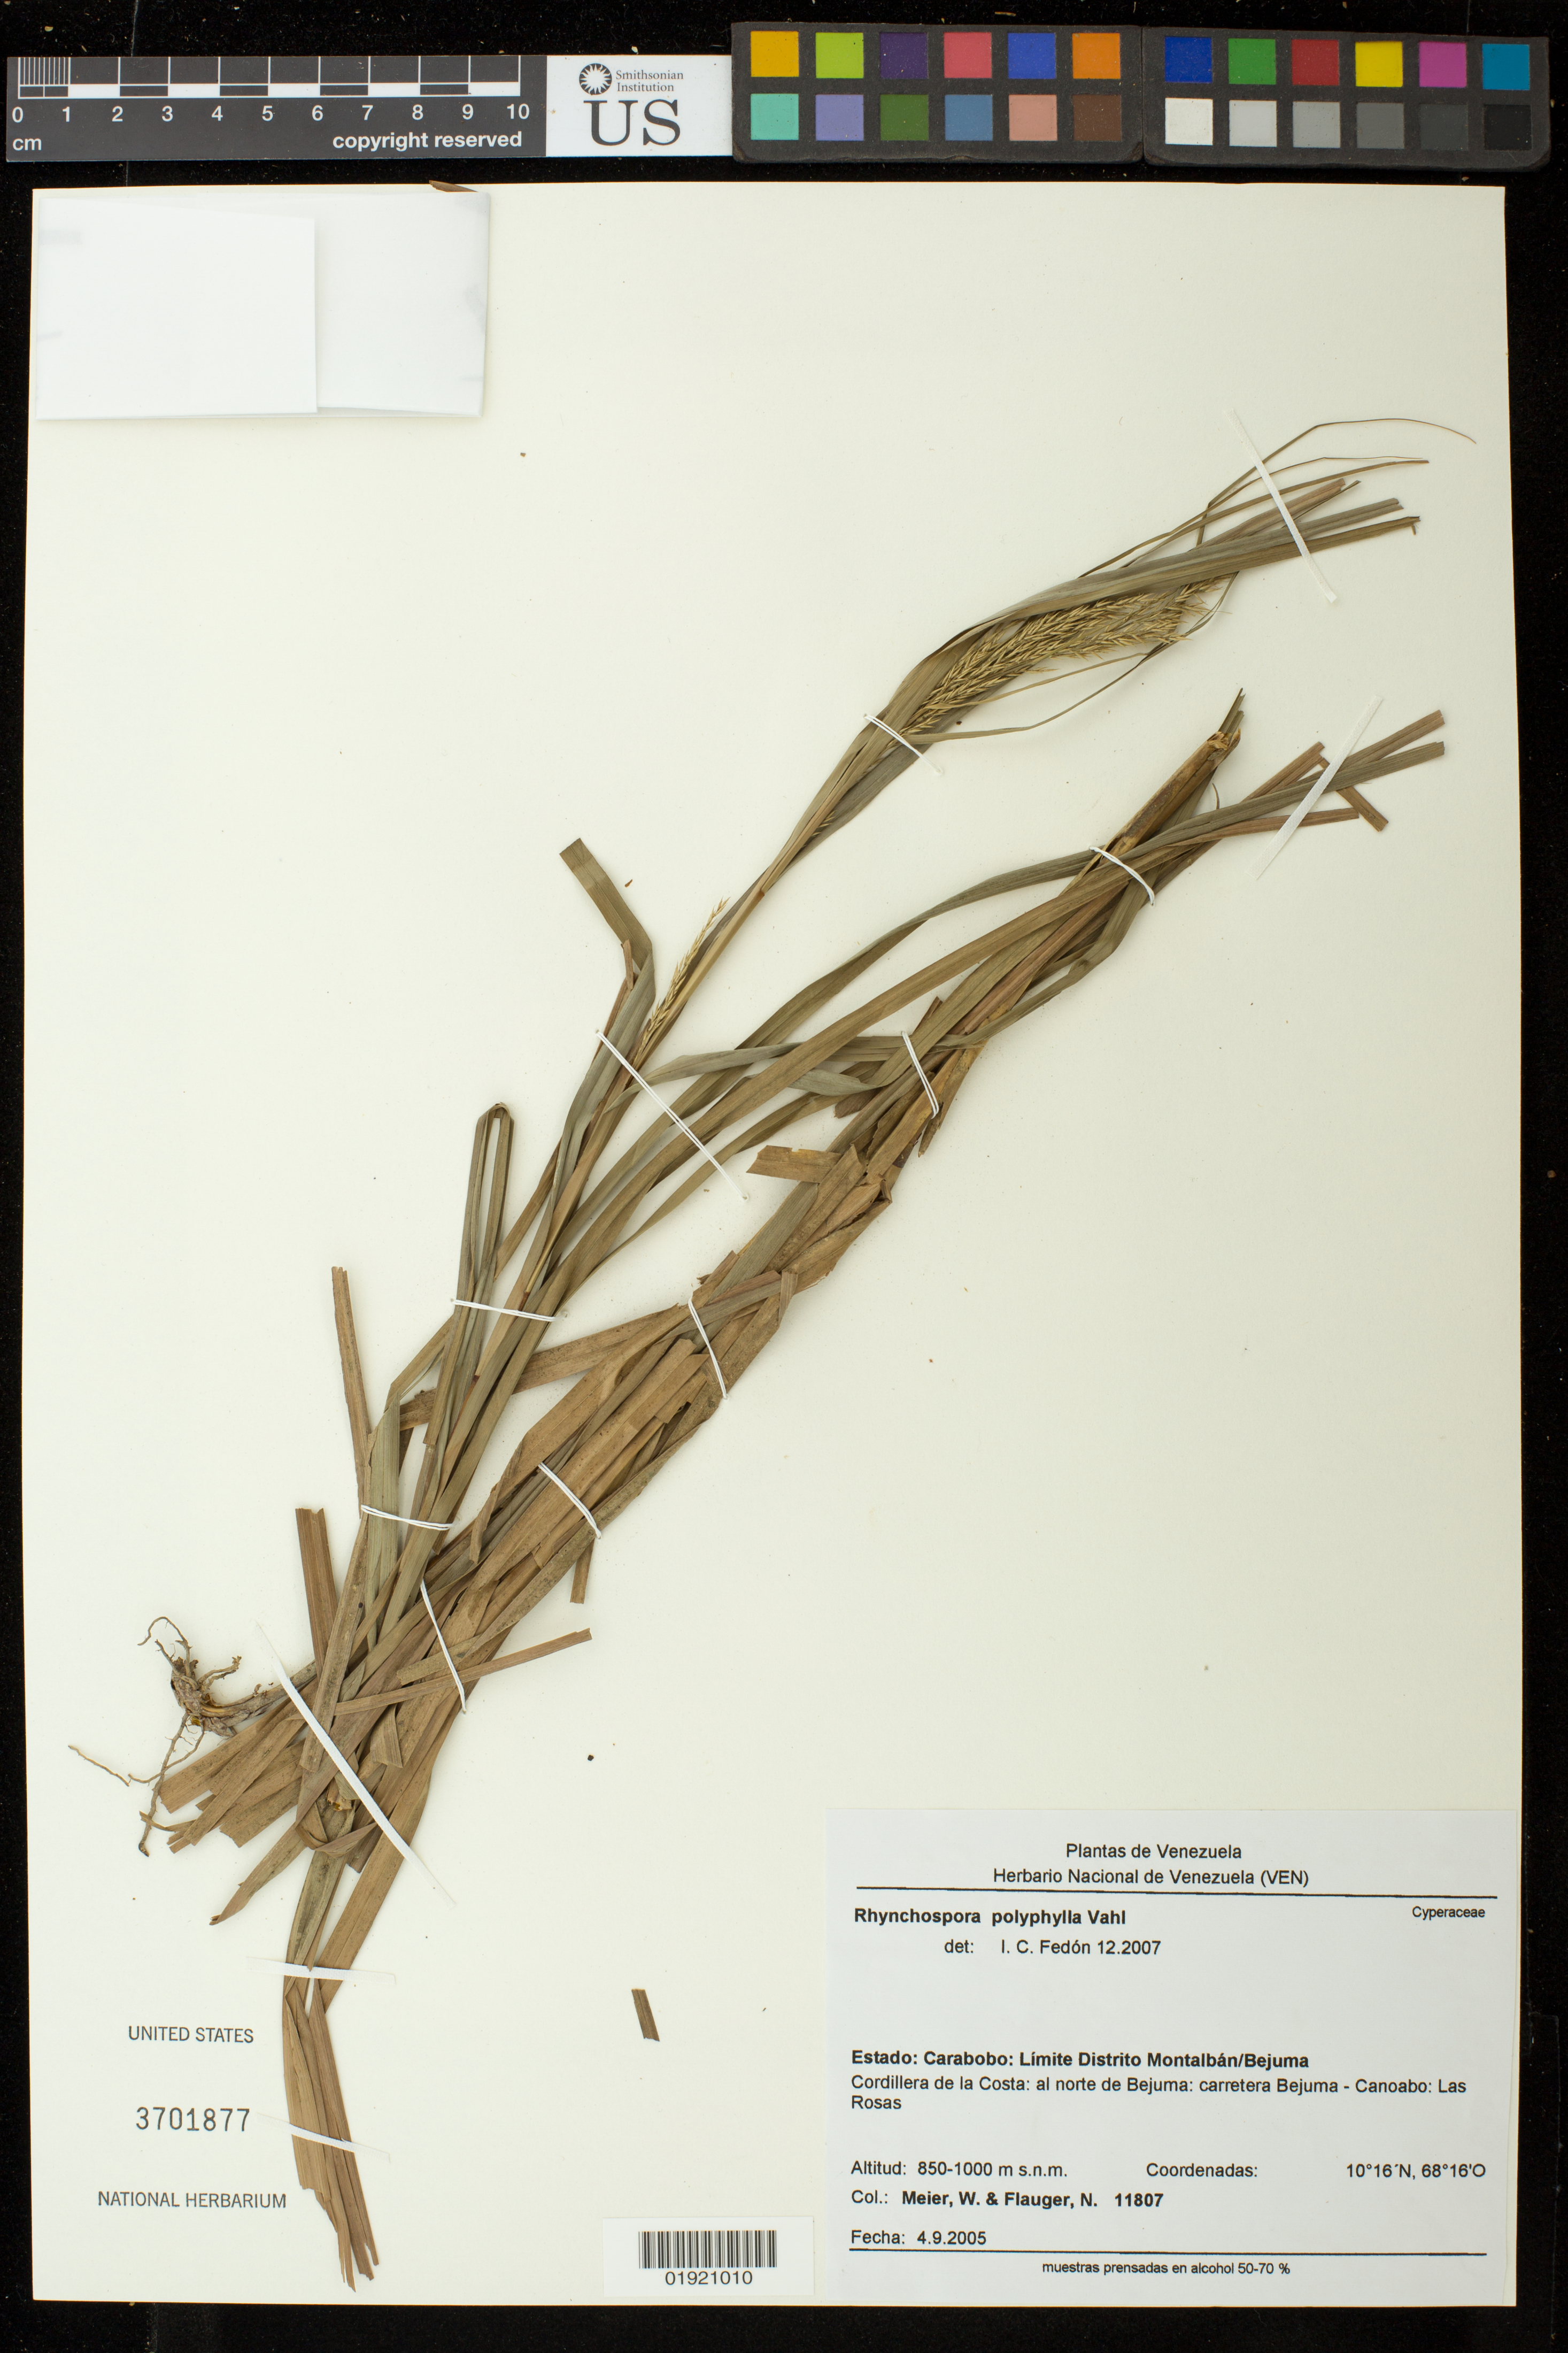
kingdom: Plantae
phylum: Tracheophyta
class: Liliopsida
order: Poales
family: Cyperaceae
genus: Rhynchospora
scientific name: Rhynchospora polyphylla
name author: (Vahl) Vahl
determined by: Fedon, I. C.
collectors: W. Meier & N. Flauger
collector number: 11807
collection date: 2005-09-04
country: Venezuela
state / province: Carabobo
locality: Estado: Carabobo: Limite Distrito Montalban/Bejuma. Cordillera de la Costa: al norte de Bejuma: carretera Bejuma - Canoabo: Las Rosas.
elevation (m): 850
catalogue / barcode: US 3701877